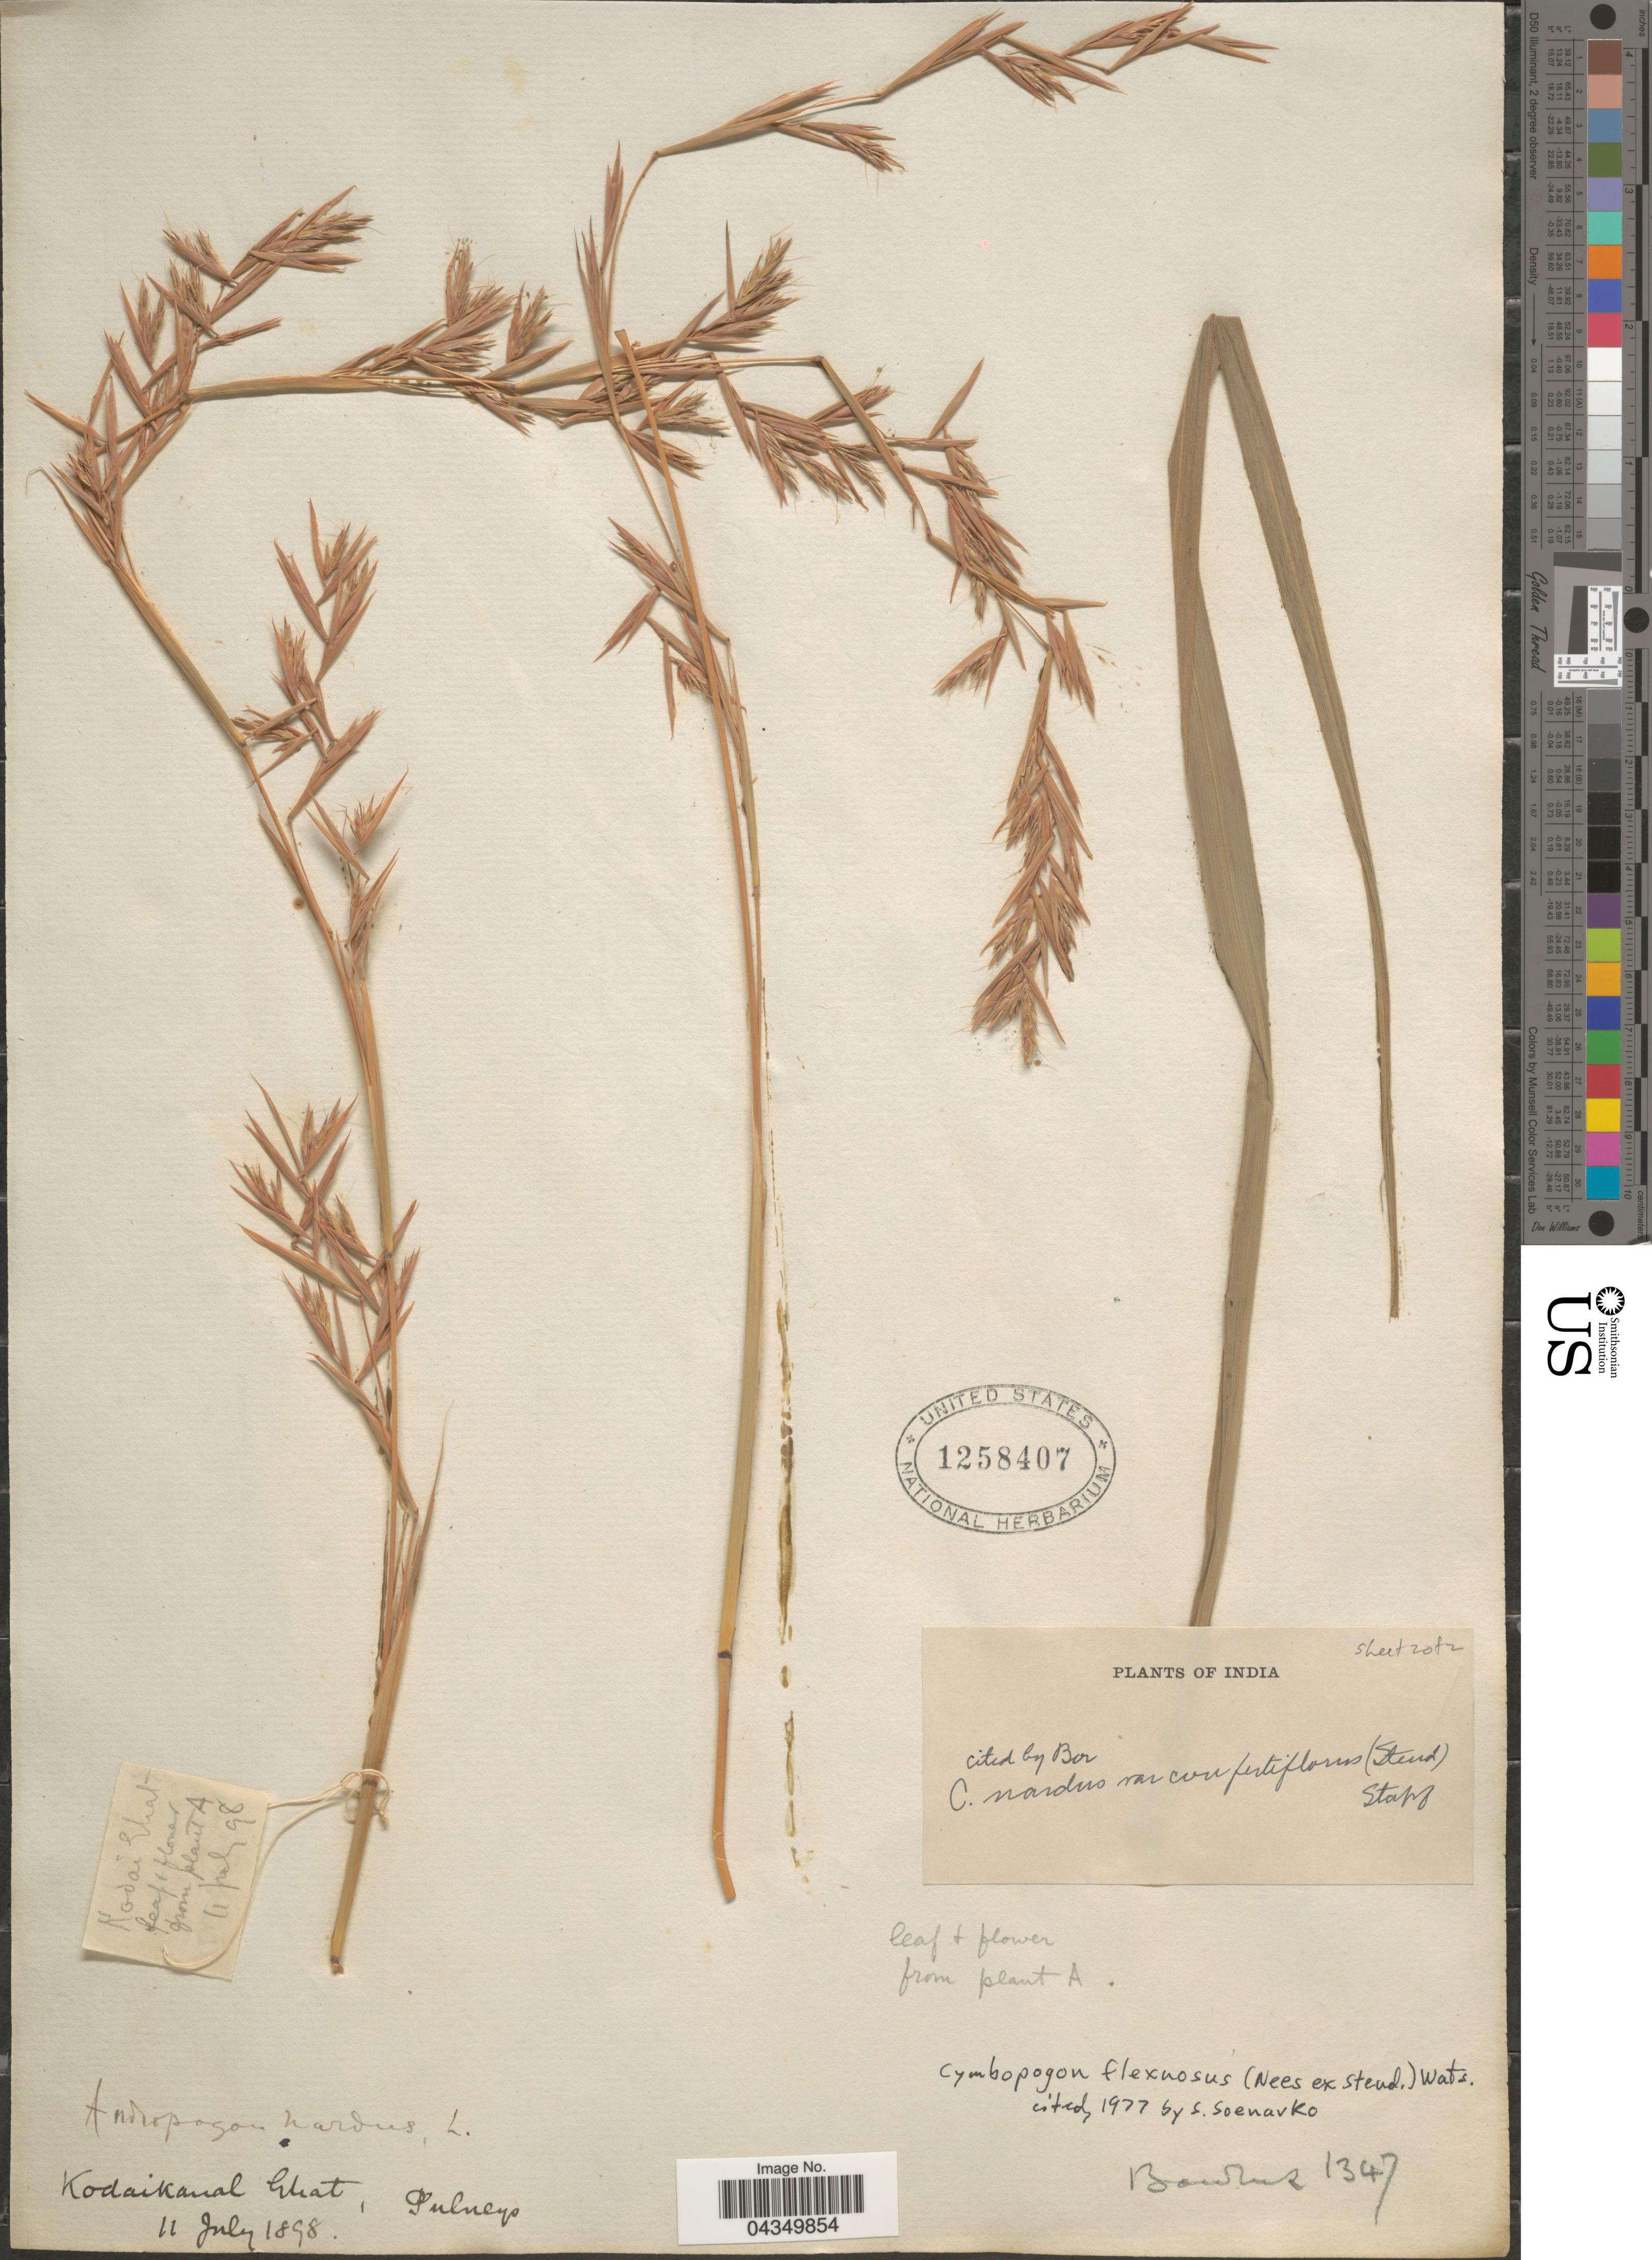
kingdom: Plantae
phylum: Tracheophyta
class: Liliopsida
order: Poales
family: Poaceae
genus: Cymbopogon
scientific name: Cymbopogon flexuosus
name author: (Nees ex Steud.) Will. Watson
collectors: Bowles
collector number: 1347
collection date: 1898-07-11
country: India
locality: Kodaikanal Ghat, Pulneys.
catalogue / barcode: US 1258407